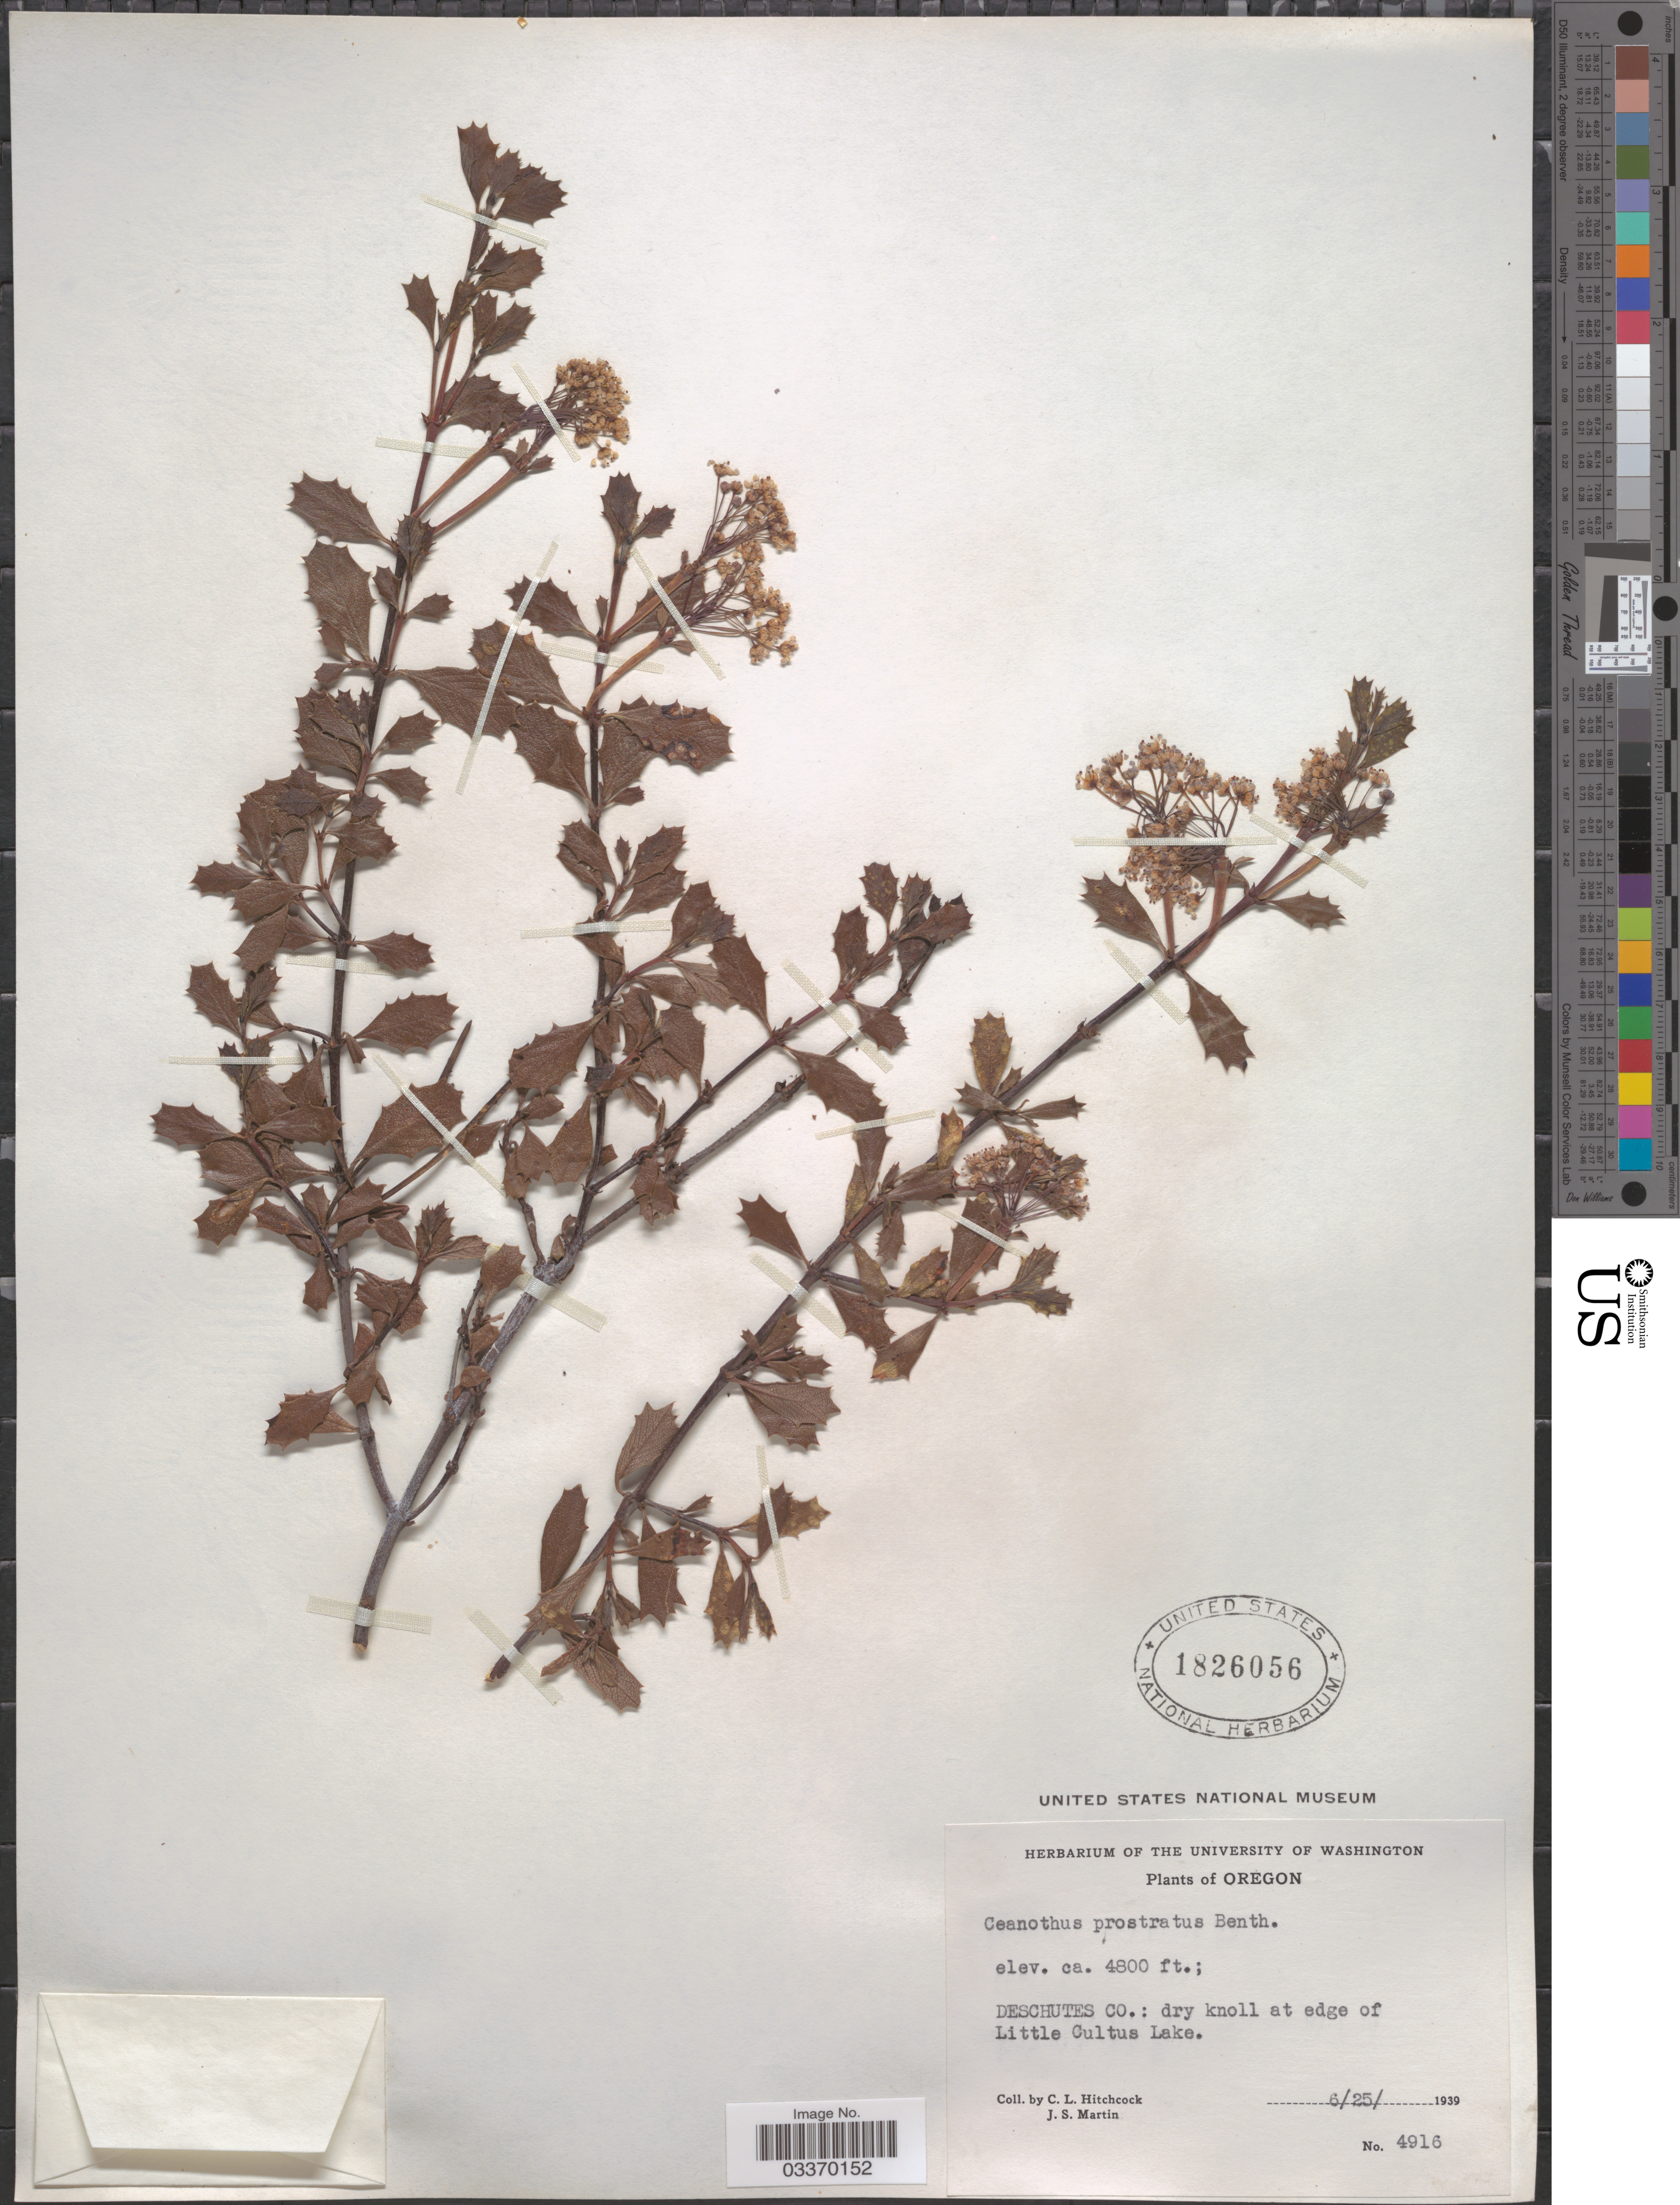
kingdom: Plantae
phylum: Tracheophyta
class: Magnoliopsida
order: Rosales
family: Rhamnaceae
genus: Ceanothus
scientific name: Ceanothus prostratus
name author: Benth.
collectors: C. L. Hitchcock & J. S. Martin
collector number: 4916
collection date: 1939-06-25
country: United States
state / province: Oregon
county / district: Deschutes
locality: Deschutes Co.: dry knoll at edge of Little Cultus Lake.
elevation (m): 1463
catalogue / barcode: US 1826056